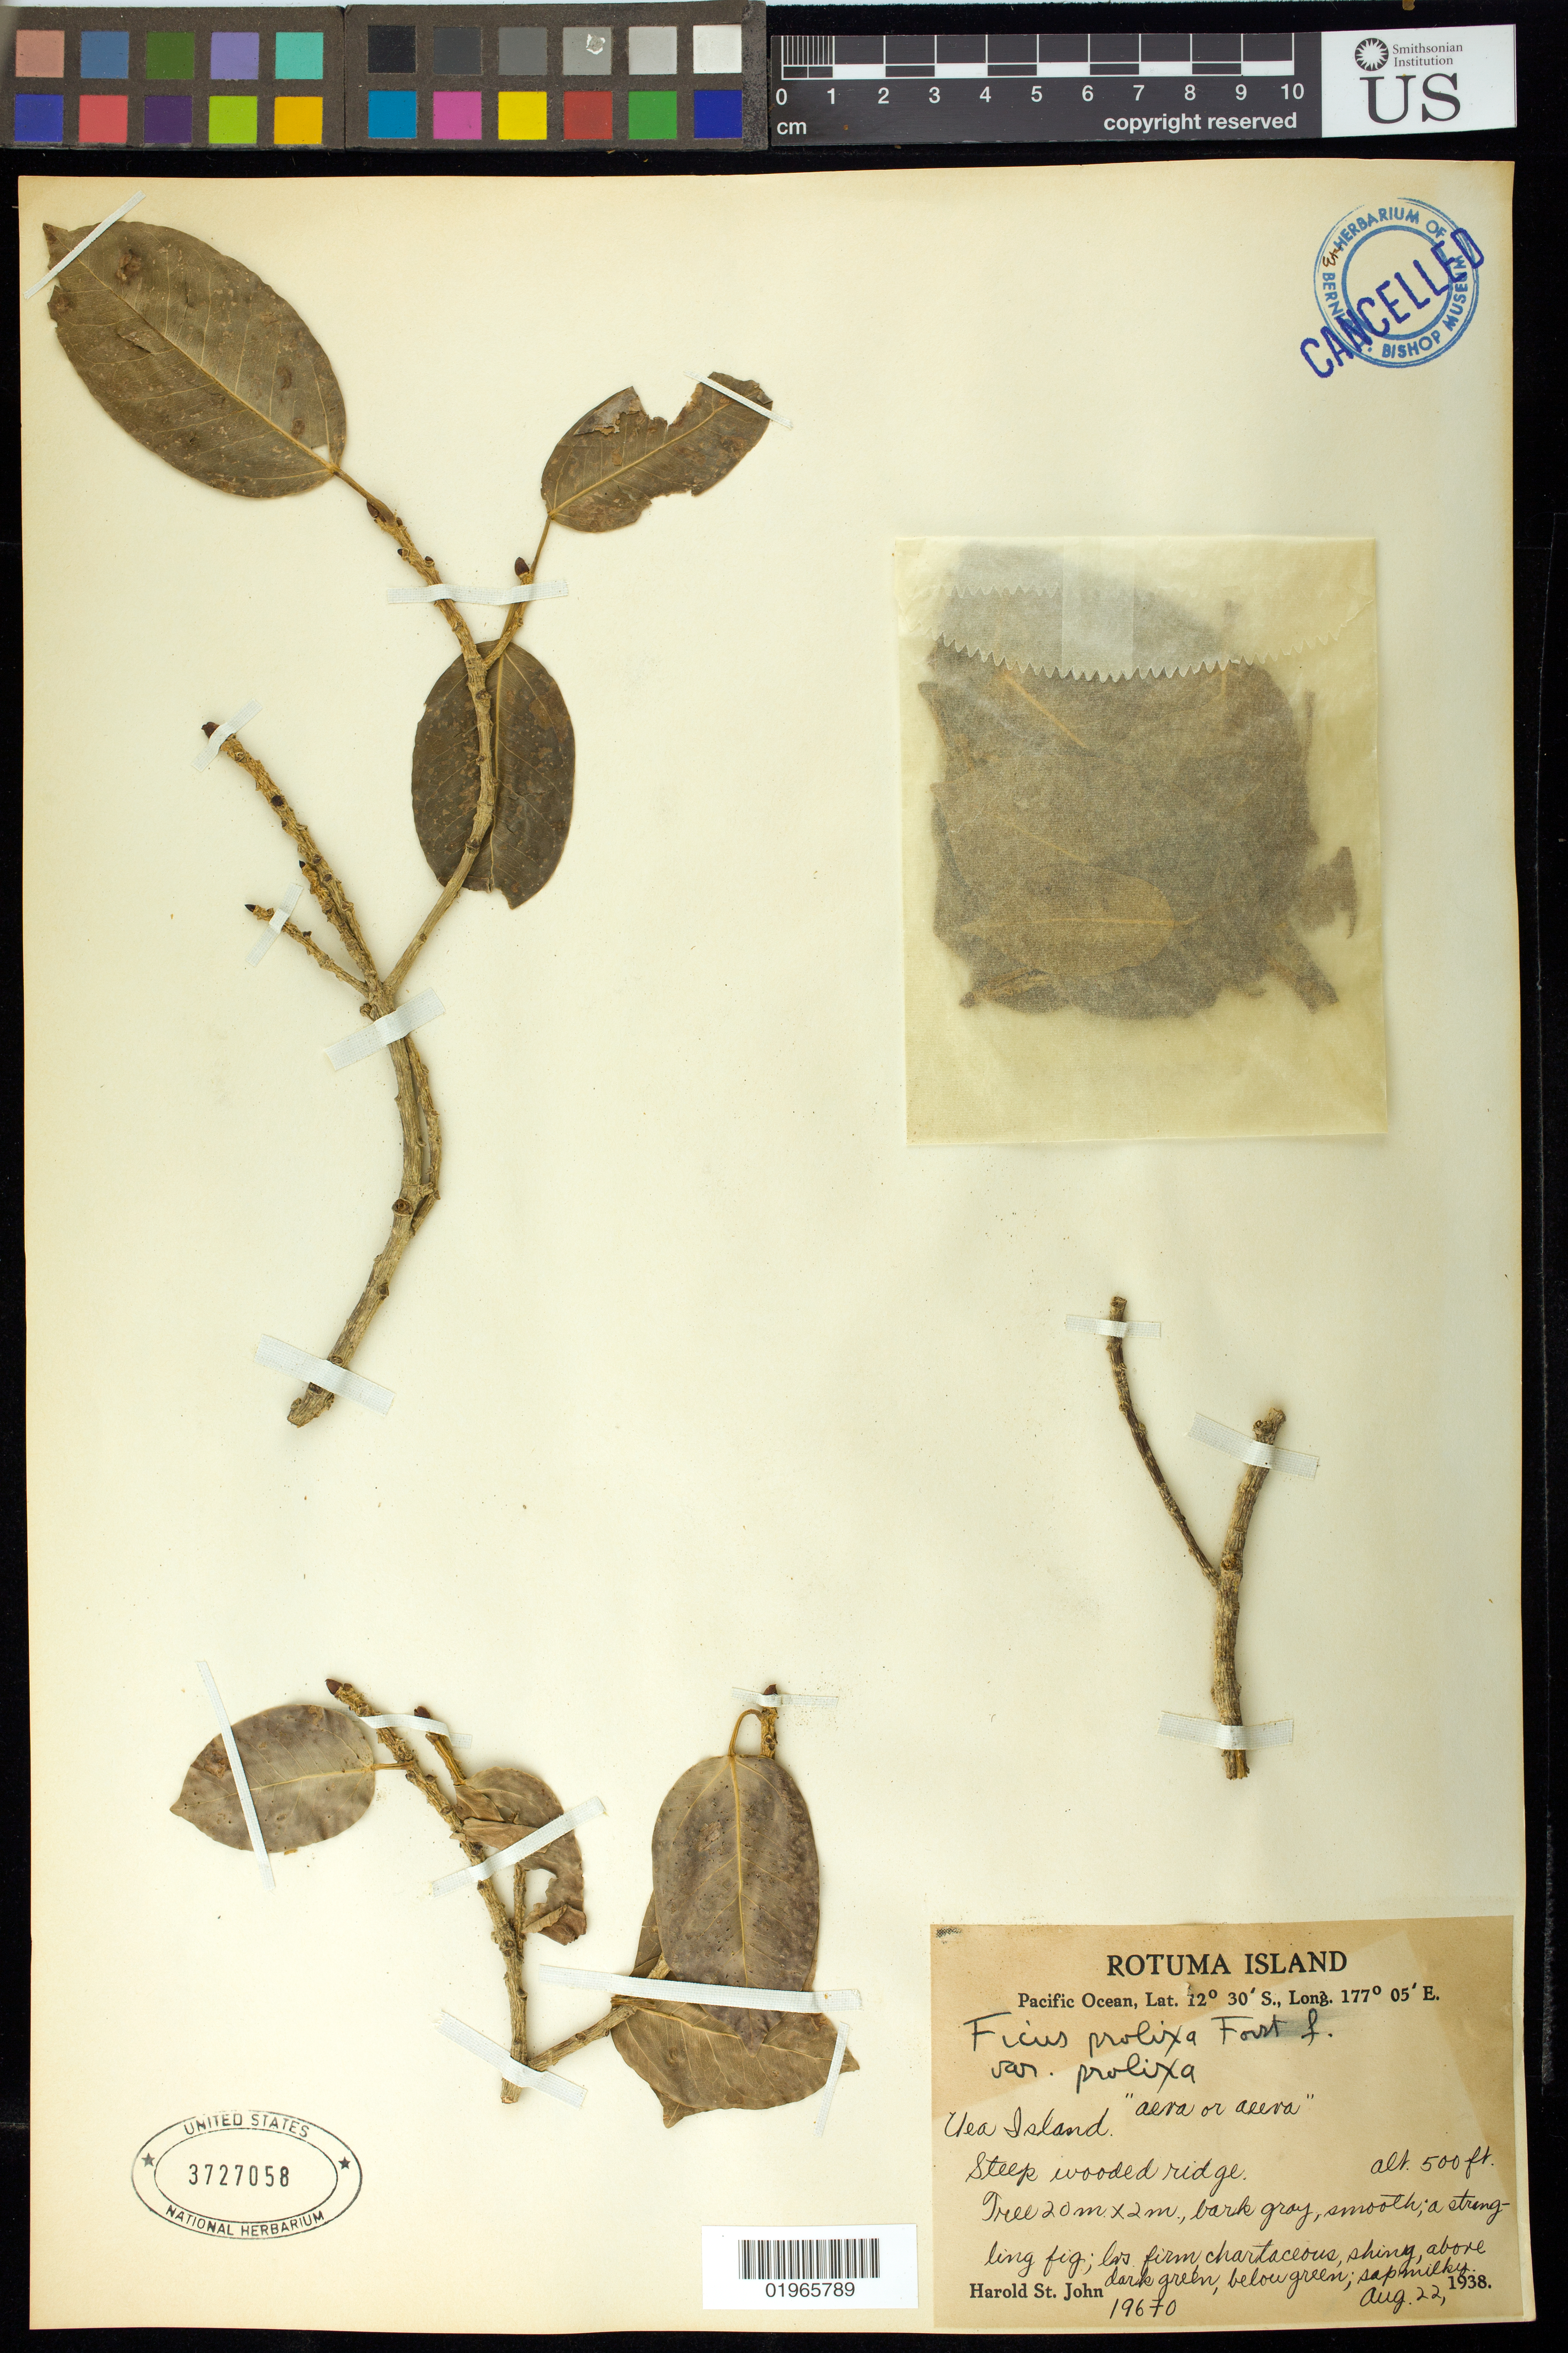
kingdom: Plantae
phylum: Tracheophyta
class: Magnoliopsida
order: Rosales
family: Moraceae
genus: Ficus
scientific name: Ficus prolixa var. prolixa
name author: G. Forst.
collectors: H. St. John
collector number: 19670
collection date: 1938-08-22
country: Fiji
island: Uea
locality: Uea Island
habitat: Steep wooded ridge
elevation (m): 152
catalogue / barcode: US 3727058